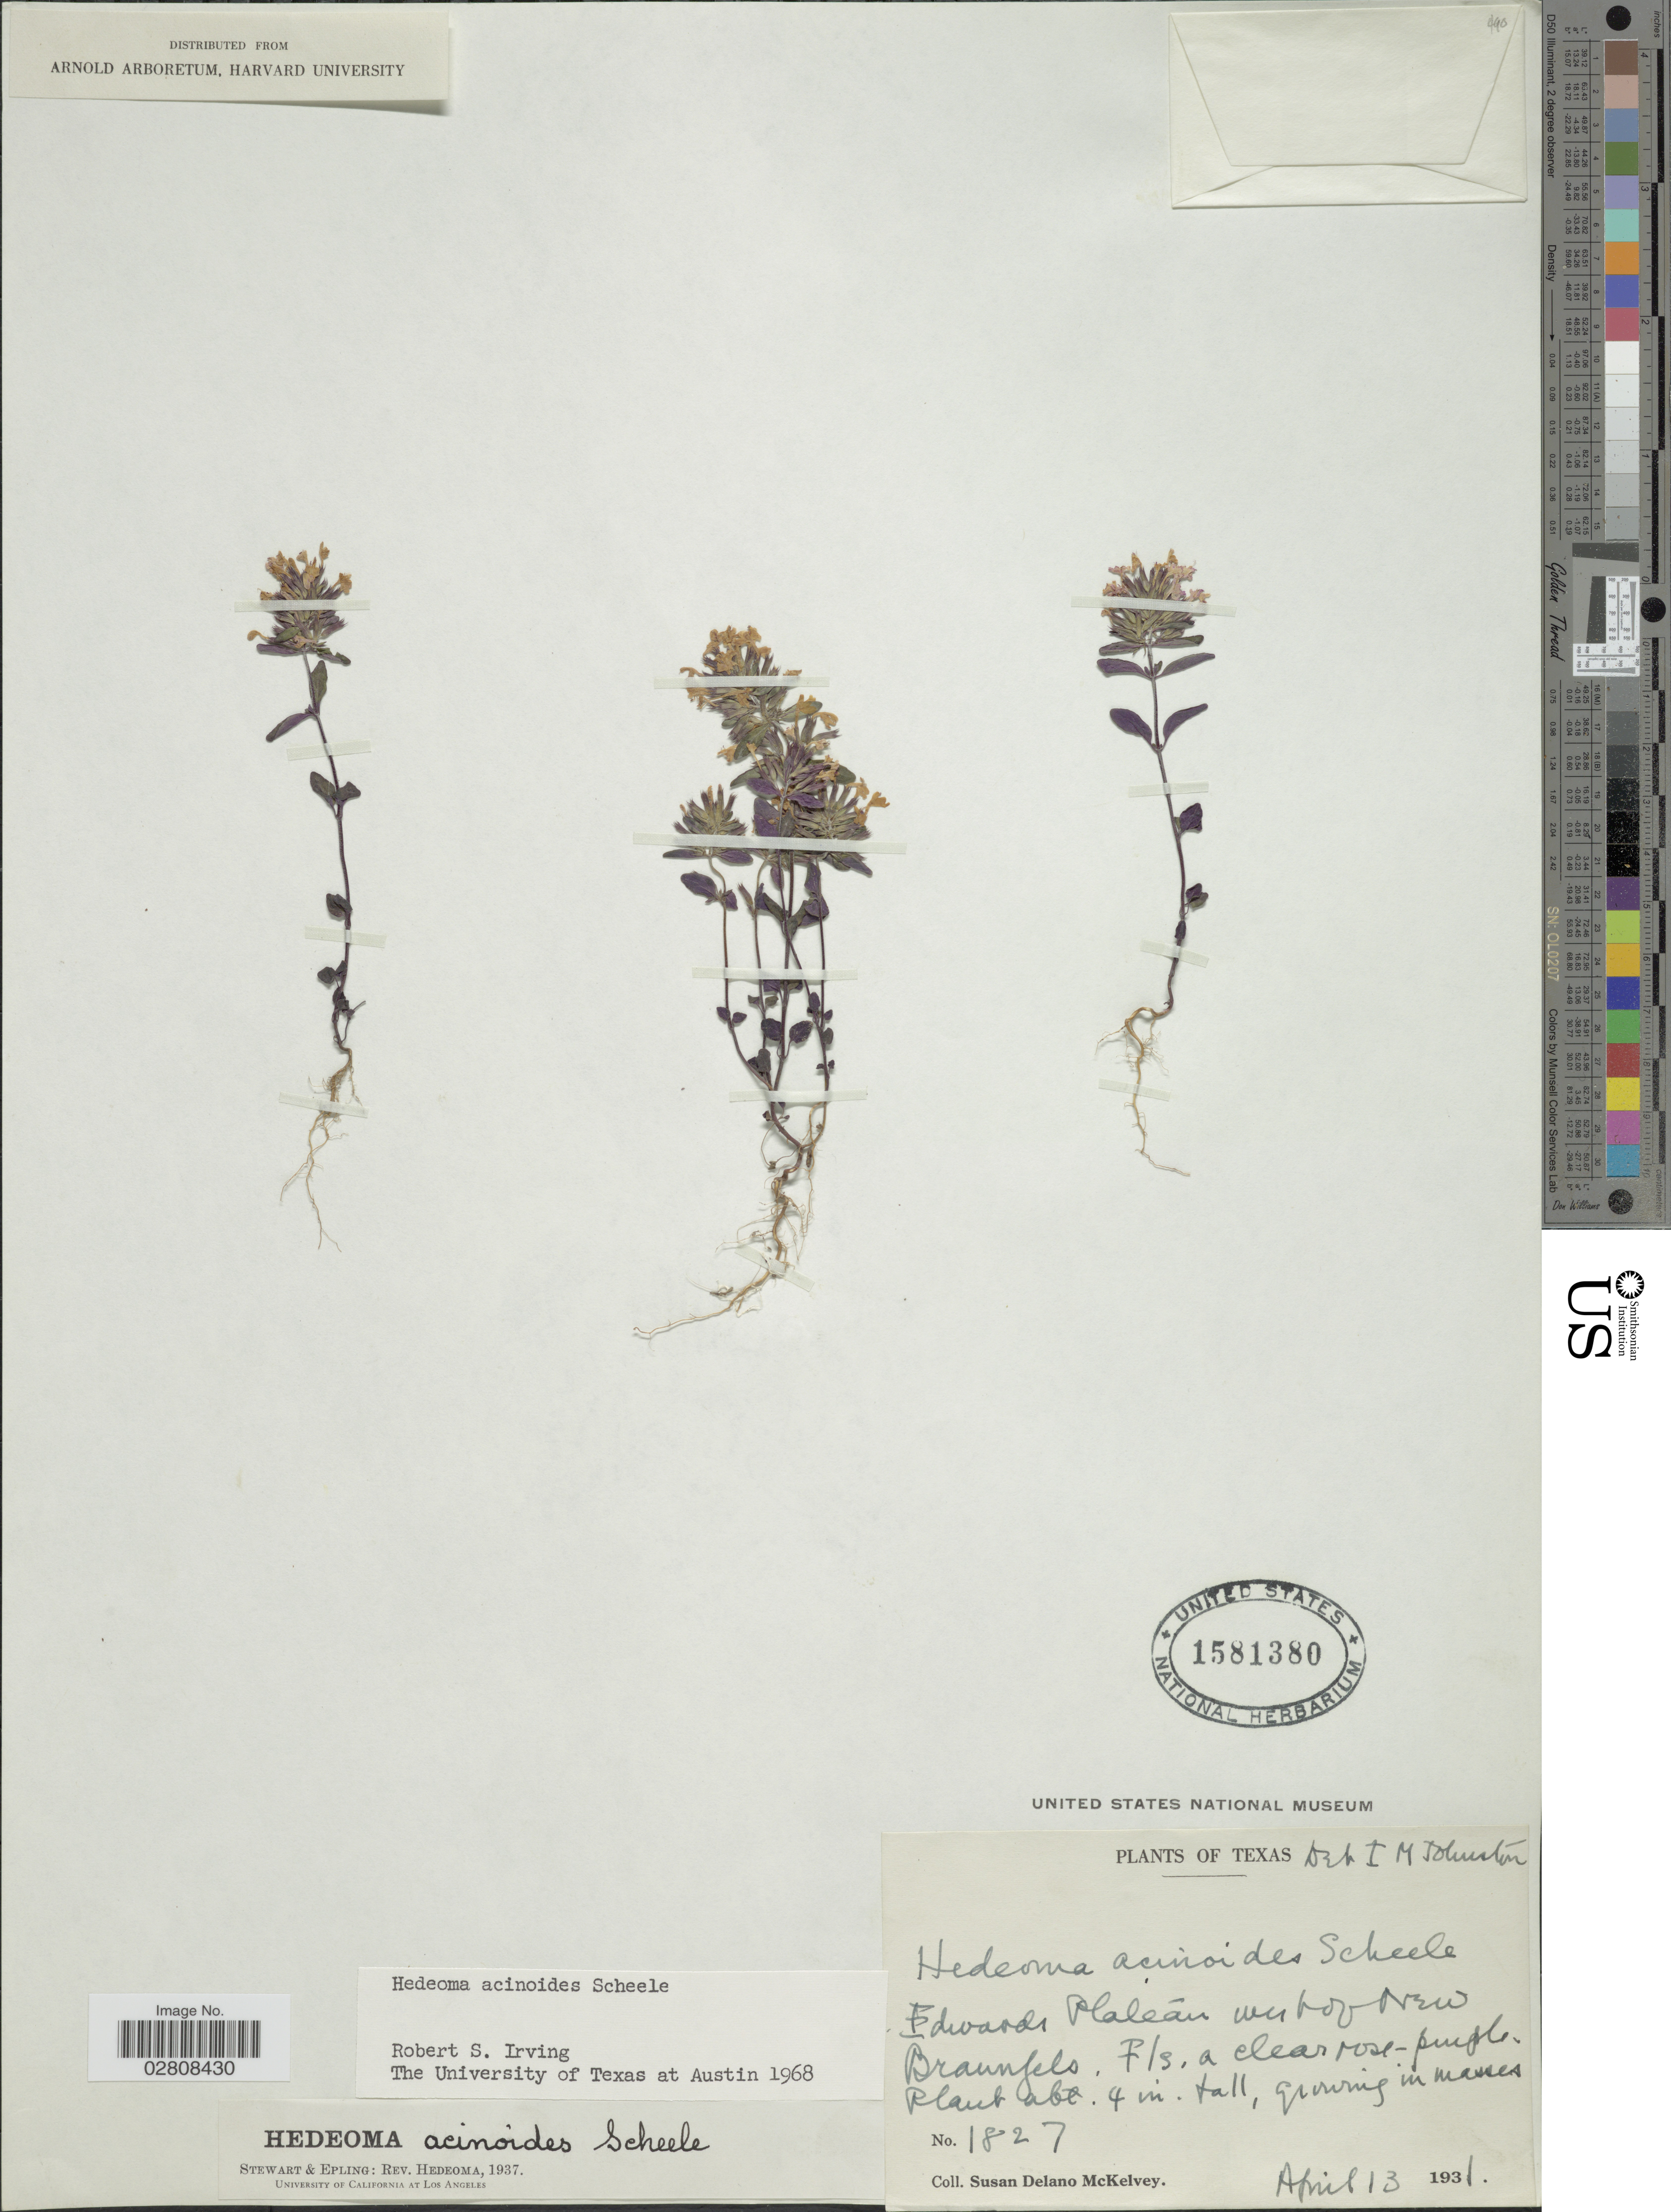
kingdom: Plantae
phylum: Tracheophyta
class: Magnoliopsida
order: Lamiales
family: Lamiaceae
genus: Hedeoma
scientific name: Hedeoma acinoides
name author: Scheele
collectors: S. A. McKelvey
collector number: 1827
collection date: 1931-04-13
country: United States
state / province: Texas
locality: Edwards Plateau west of New Braunfels.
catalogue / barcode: US 1581380